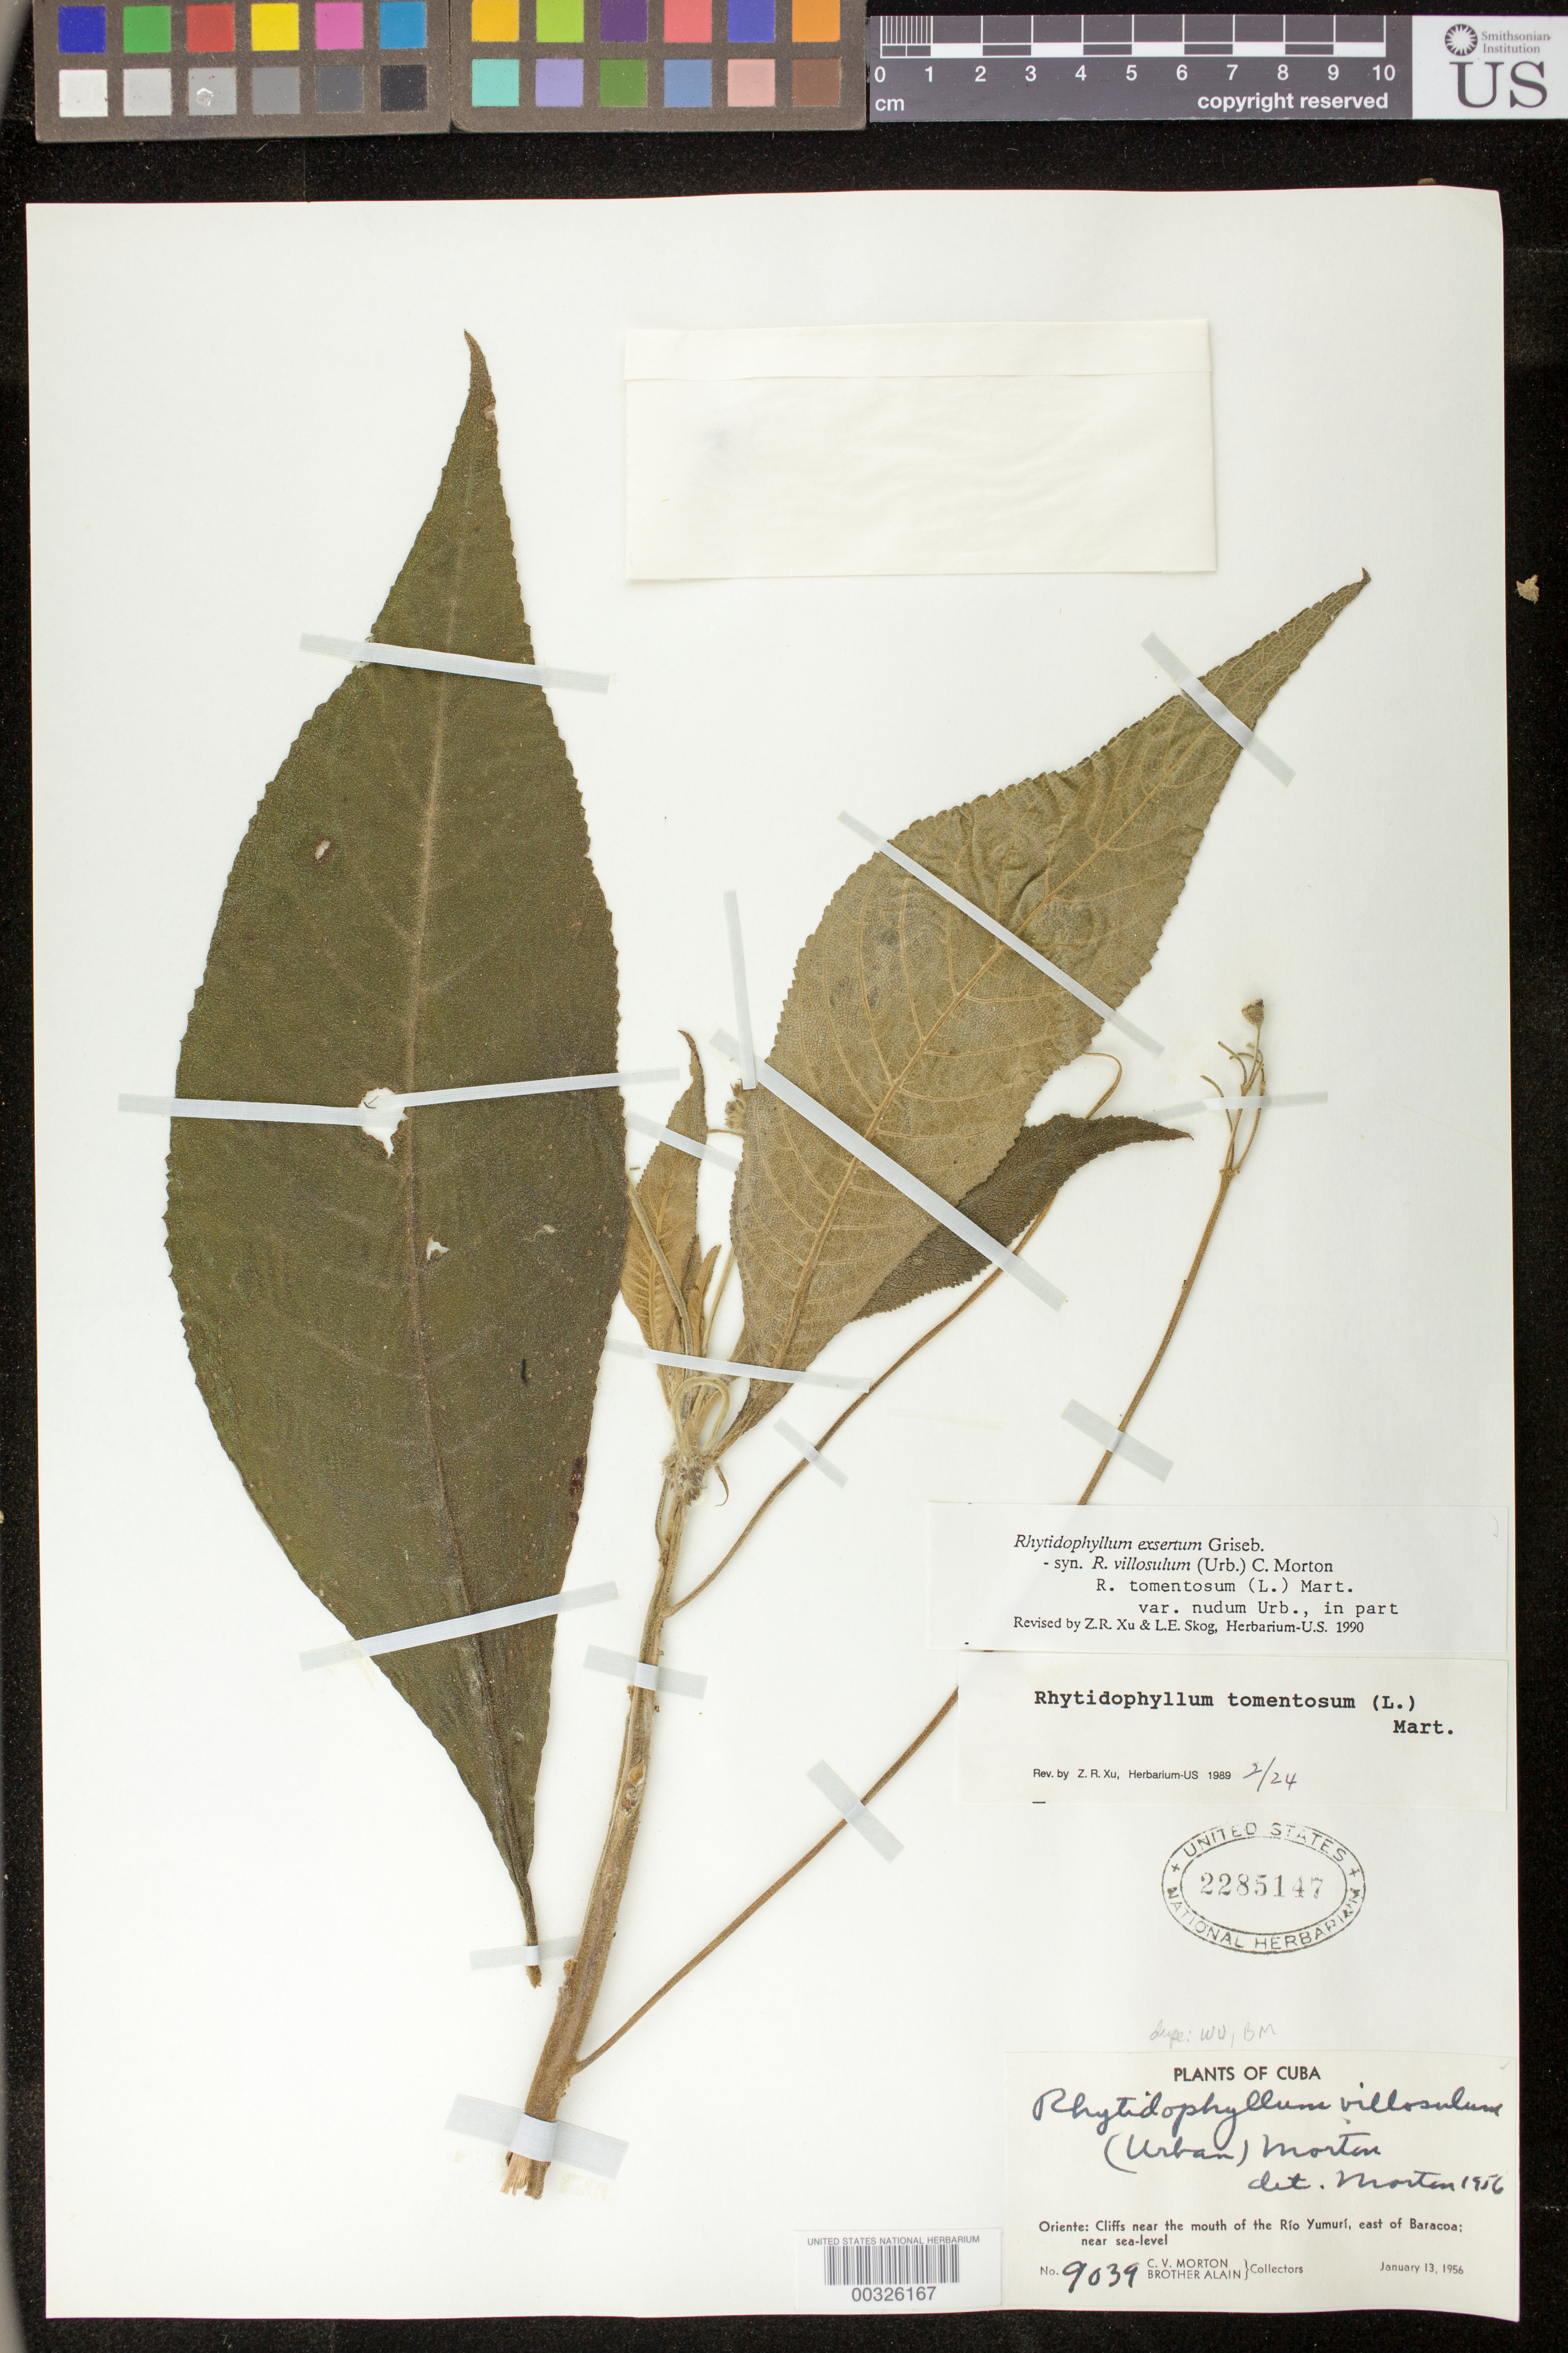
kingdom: Plantae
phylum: Tracheophyta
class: Magnoliopsida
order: Lamiales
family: Gesneriaceae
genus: Rhytidophyllum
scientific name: Rhytidophyllum exsertum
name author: Griseb.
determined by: Skog, Laurence E.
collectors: C. V. Morton & A. H. Liogier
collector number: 9039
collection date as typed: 13 Jan 1956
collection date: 1956-01-13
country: Cuba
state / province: Oriente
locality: Near the mouth of the Río Yumurí, E of Baracoa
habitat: Cliffs, near sea-level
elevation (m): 0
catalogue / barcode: US 2285147